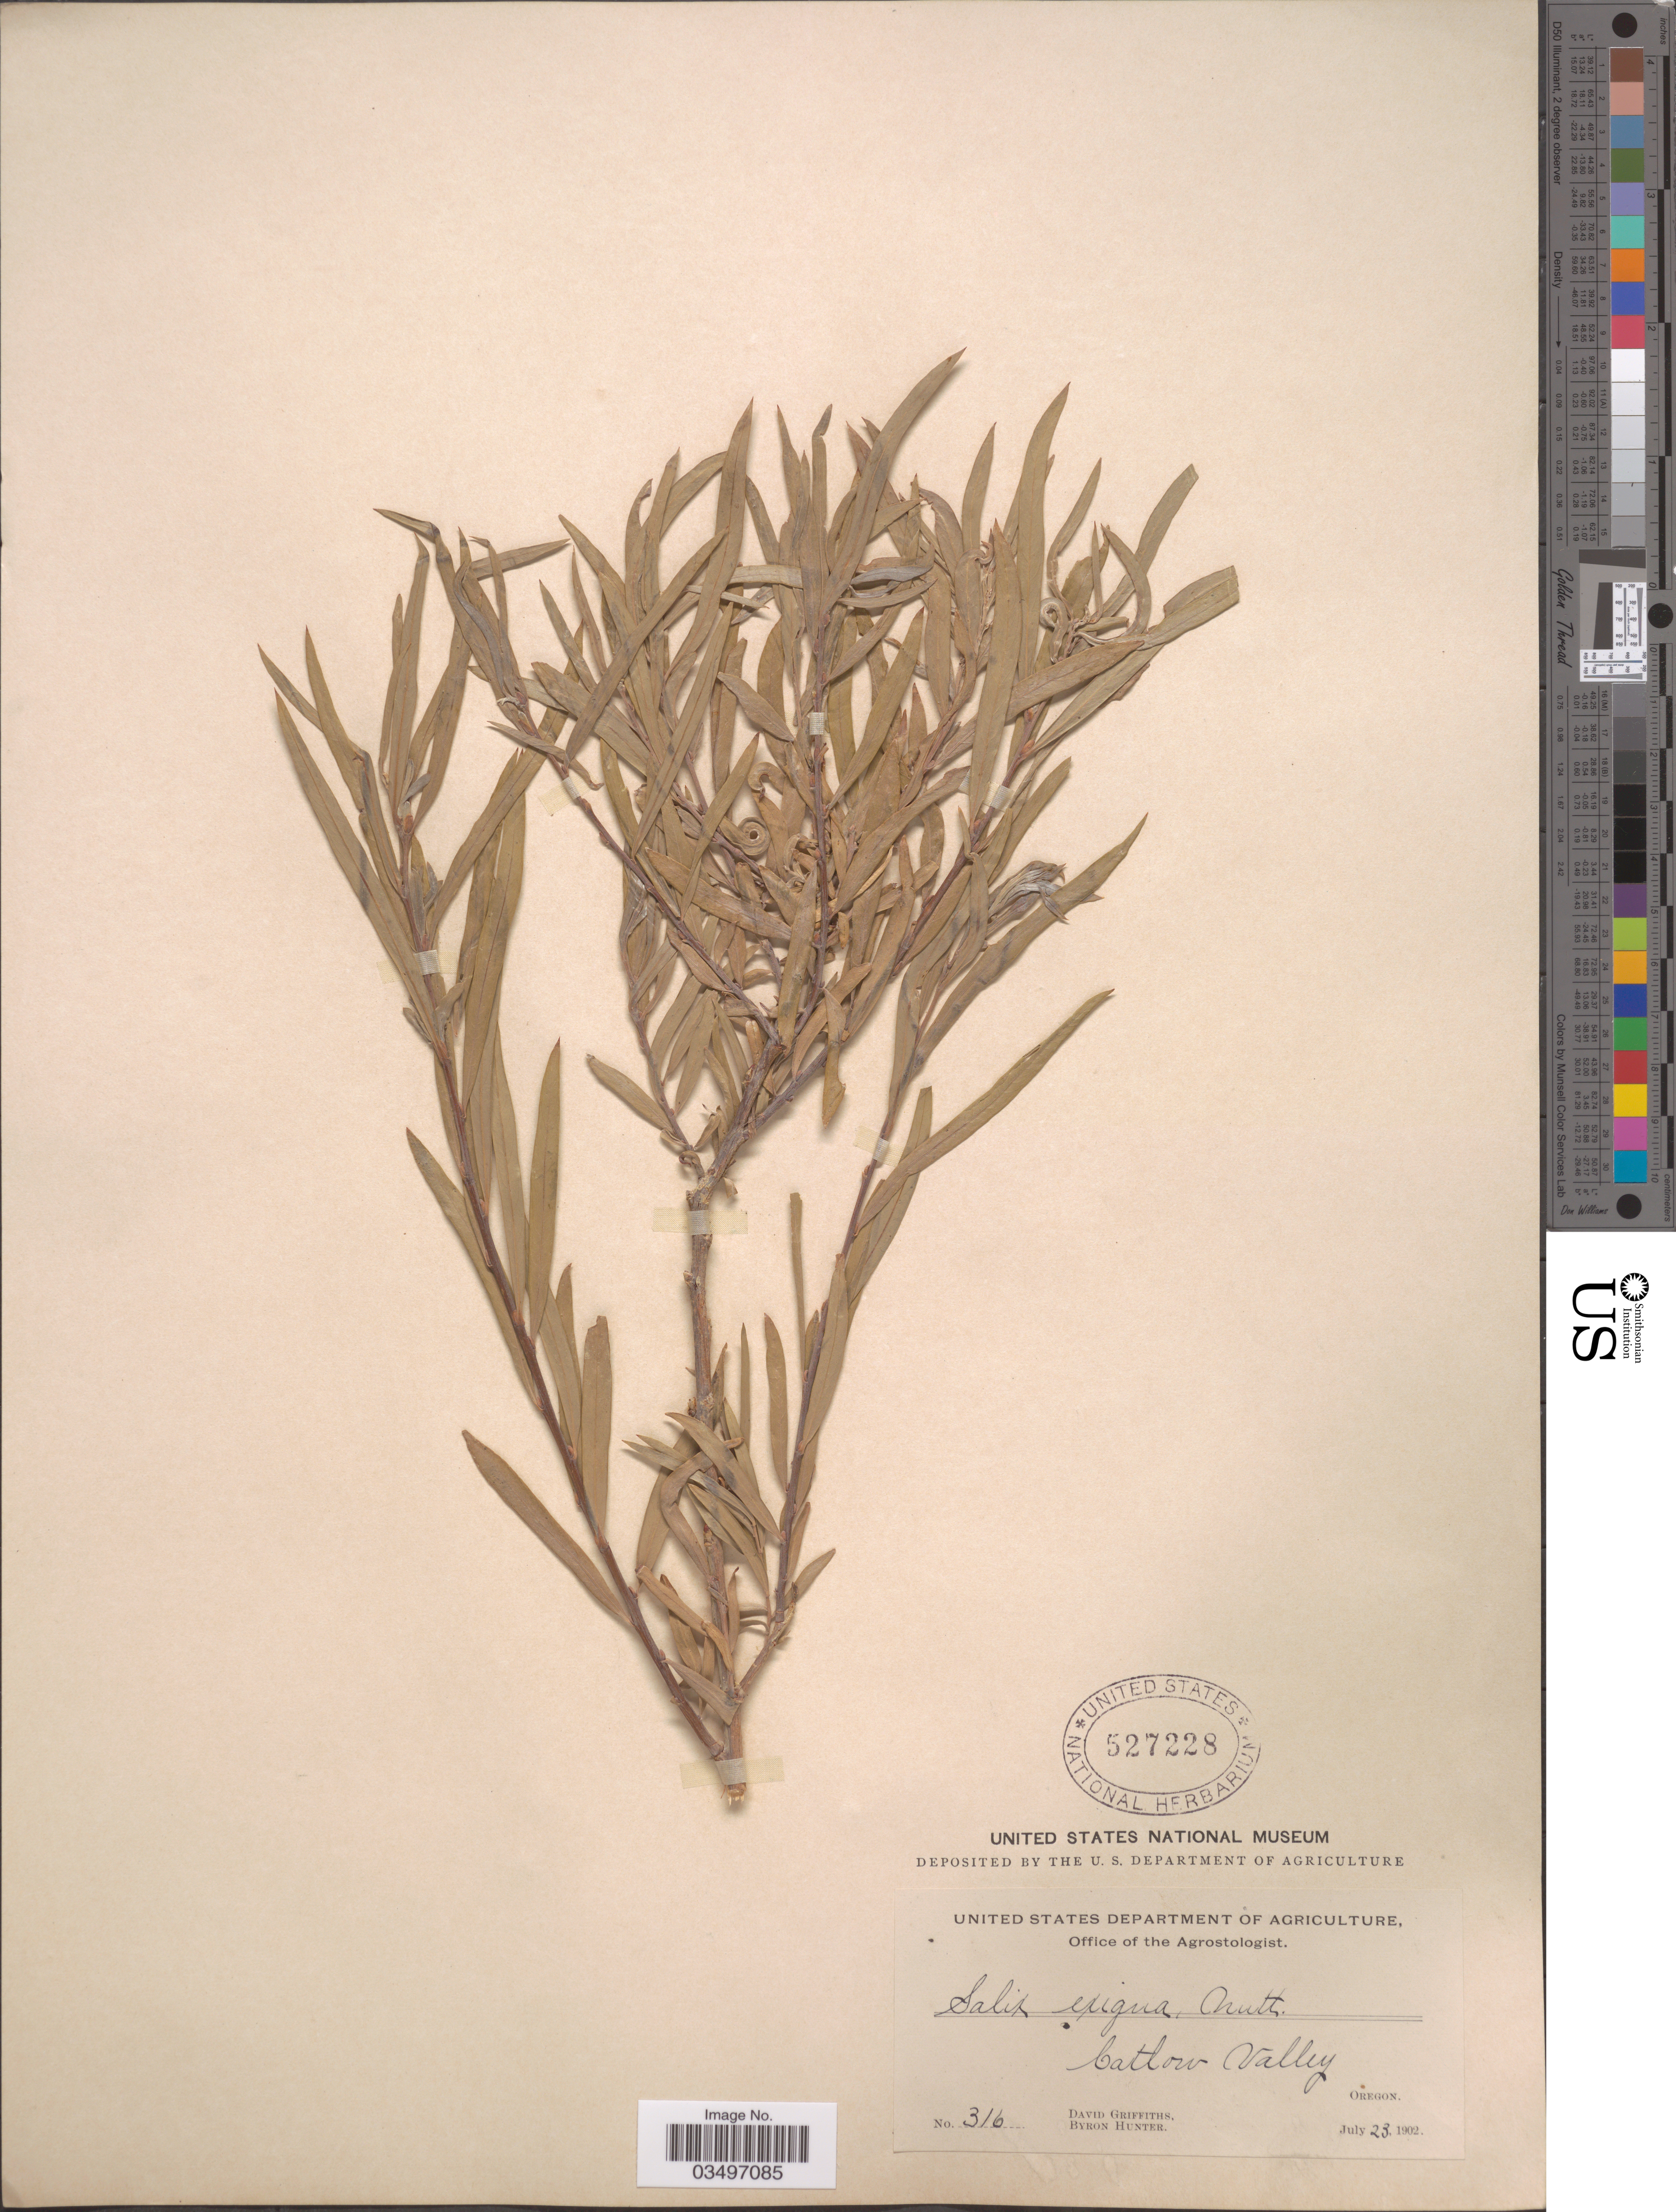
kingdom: Plantae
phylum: Tracheophyta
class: Magnoliopsida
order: Malpighiales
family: Salicaceae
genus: Salix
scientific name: Salix exigua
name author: Nutt.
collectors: D. Griffiths & B. Hunter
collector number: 316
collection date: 1902-07-23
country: United States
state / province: Oregon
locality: Catlow Valley.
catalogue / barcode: US 527228